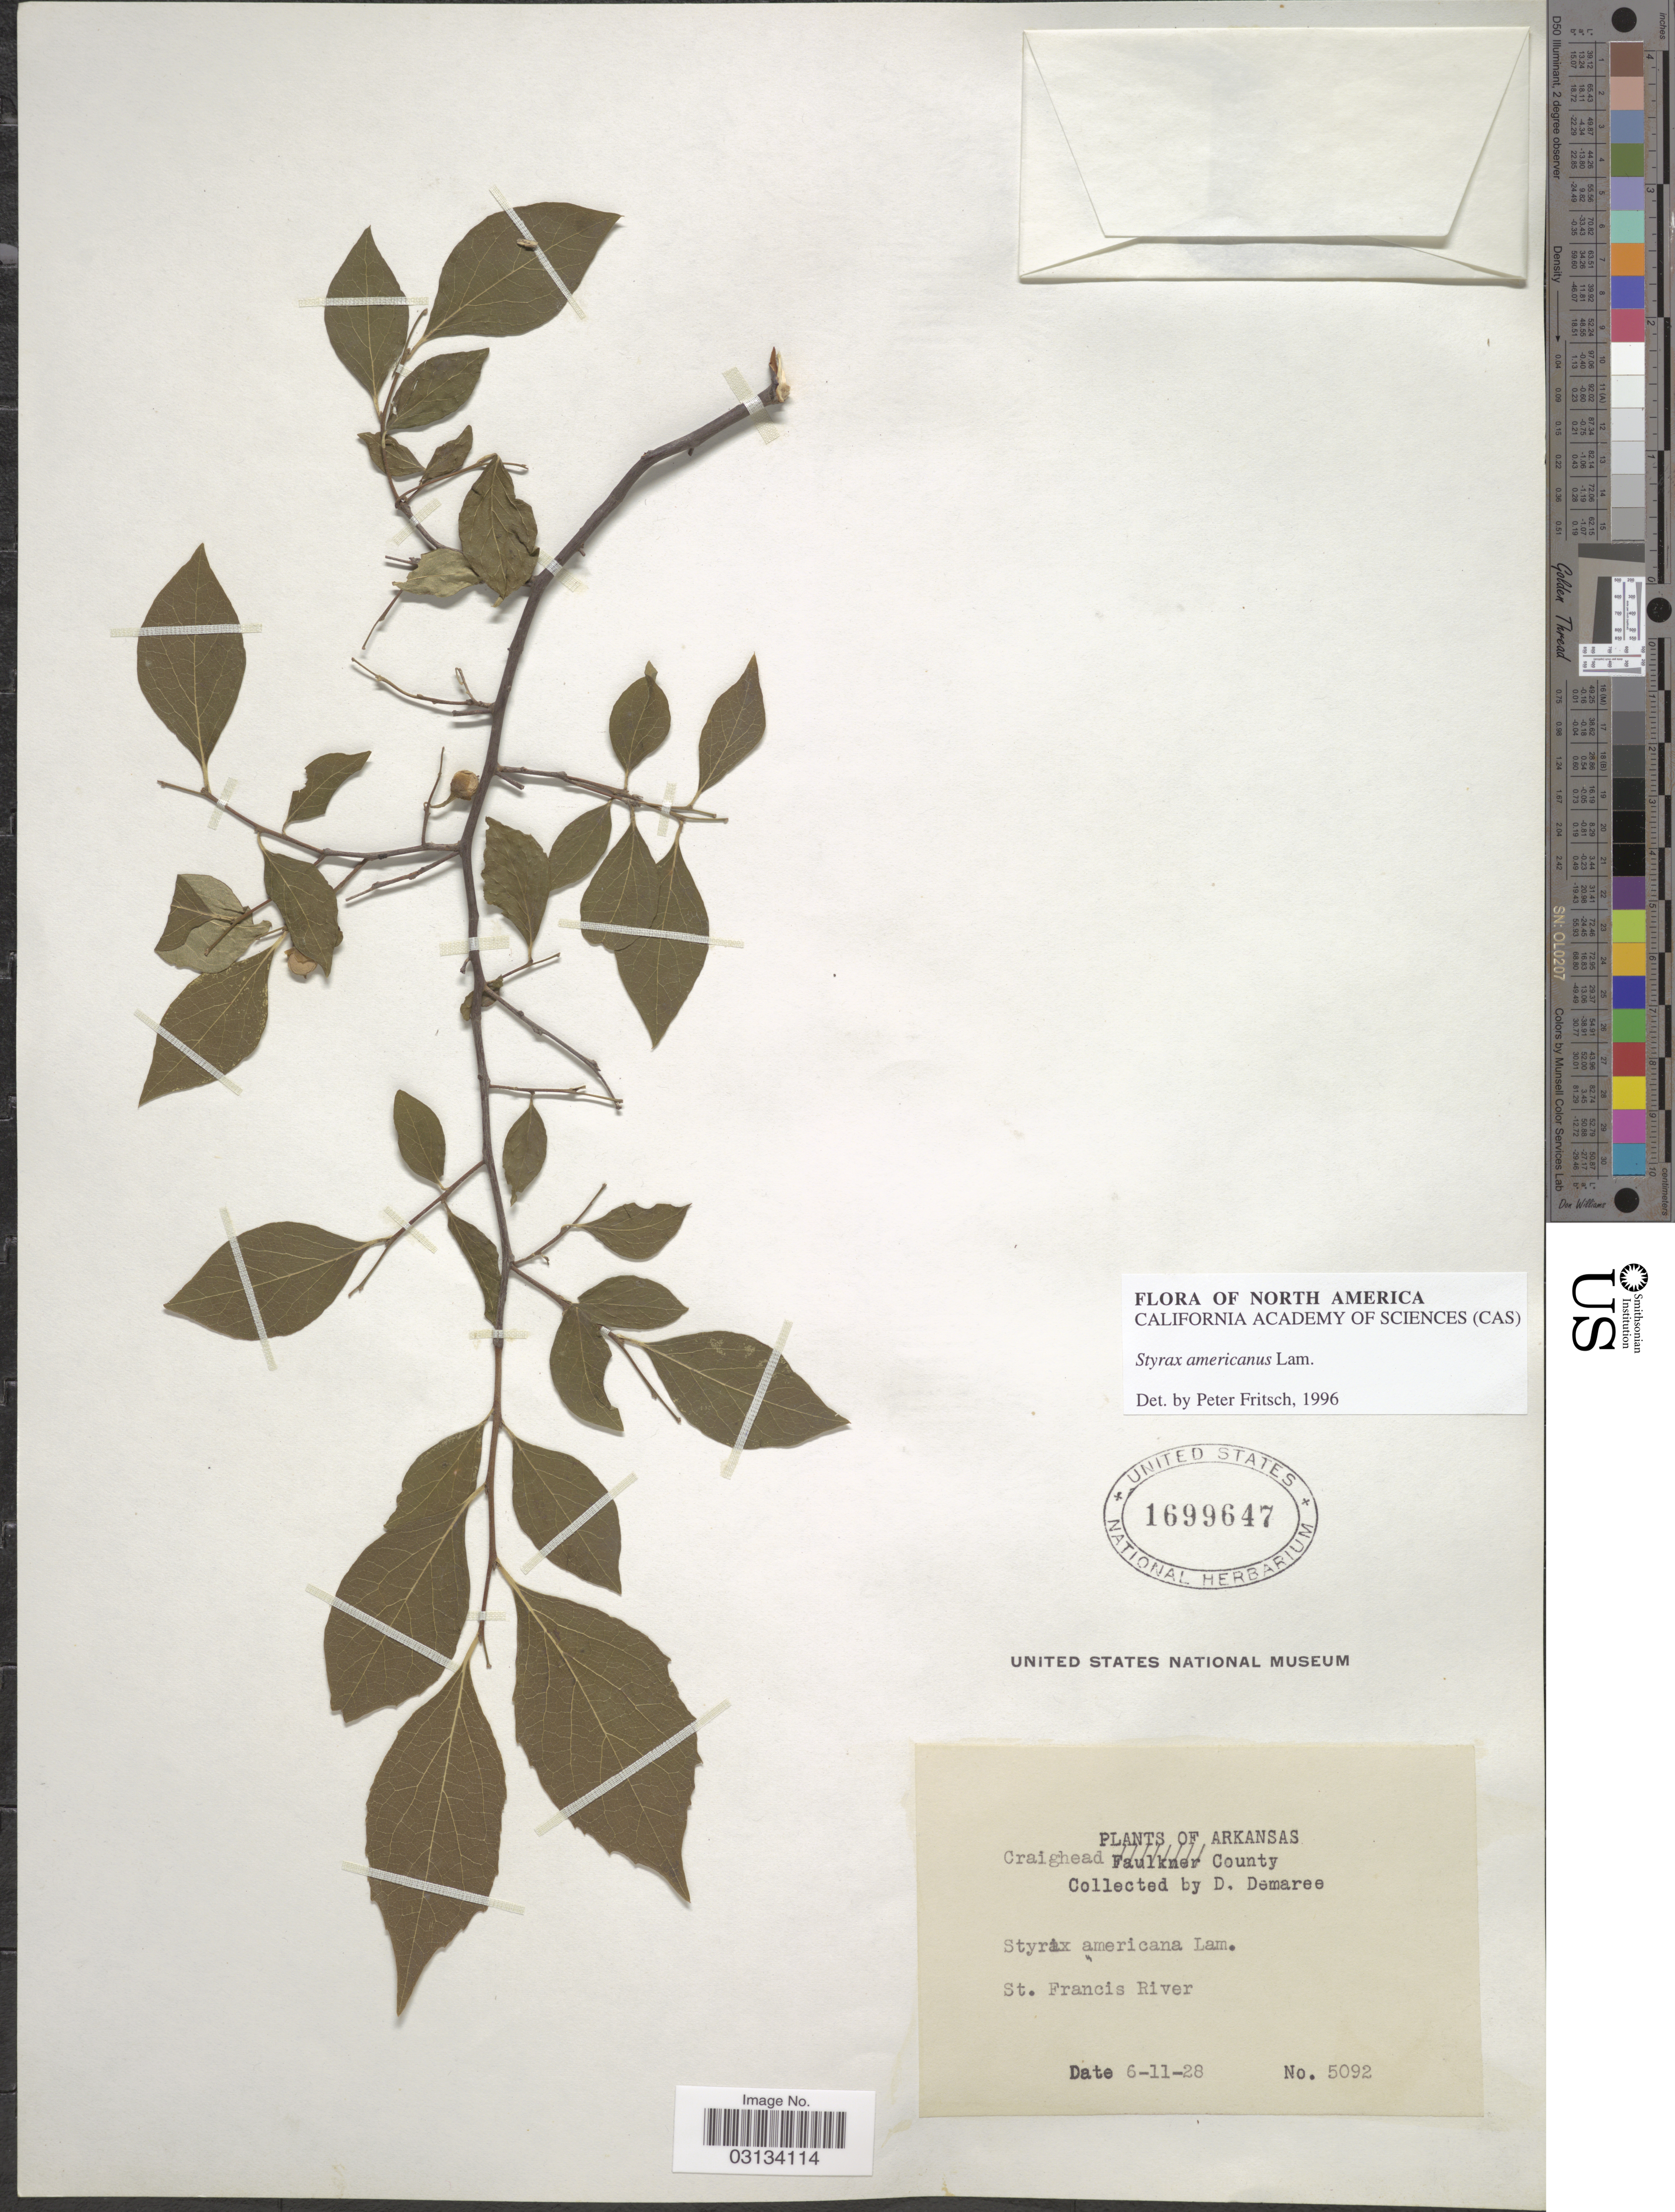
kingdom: Plantae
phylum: Tracheophyta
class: Magnoliopsida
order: Ericales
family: Styracaceae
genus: Styrax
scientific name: Styrax americanus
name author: Lam.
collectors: D. Demaree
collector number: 5092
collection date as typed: Transcribed d/m/y: 11/6/28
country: United States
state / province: Arkansas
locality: Craighead County. St. Francis River.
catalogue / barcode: US 1699647